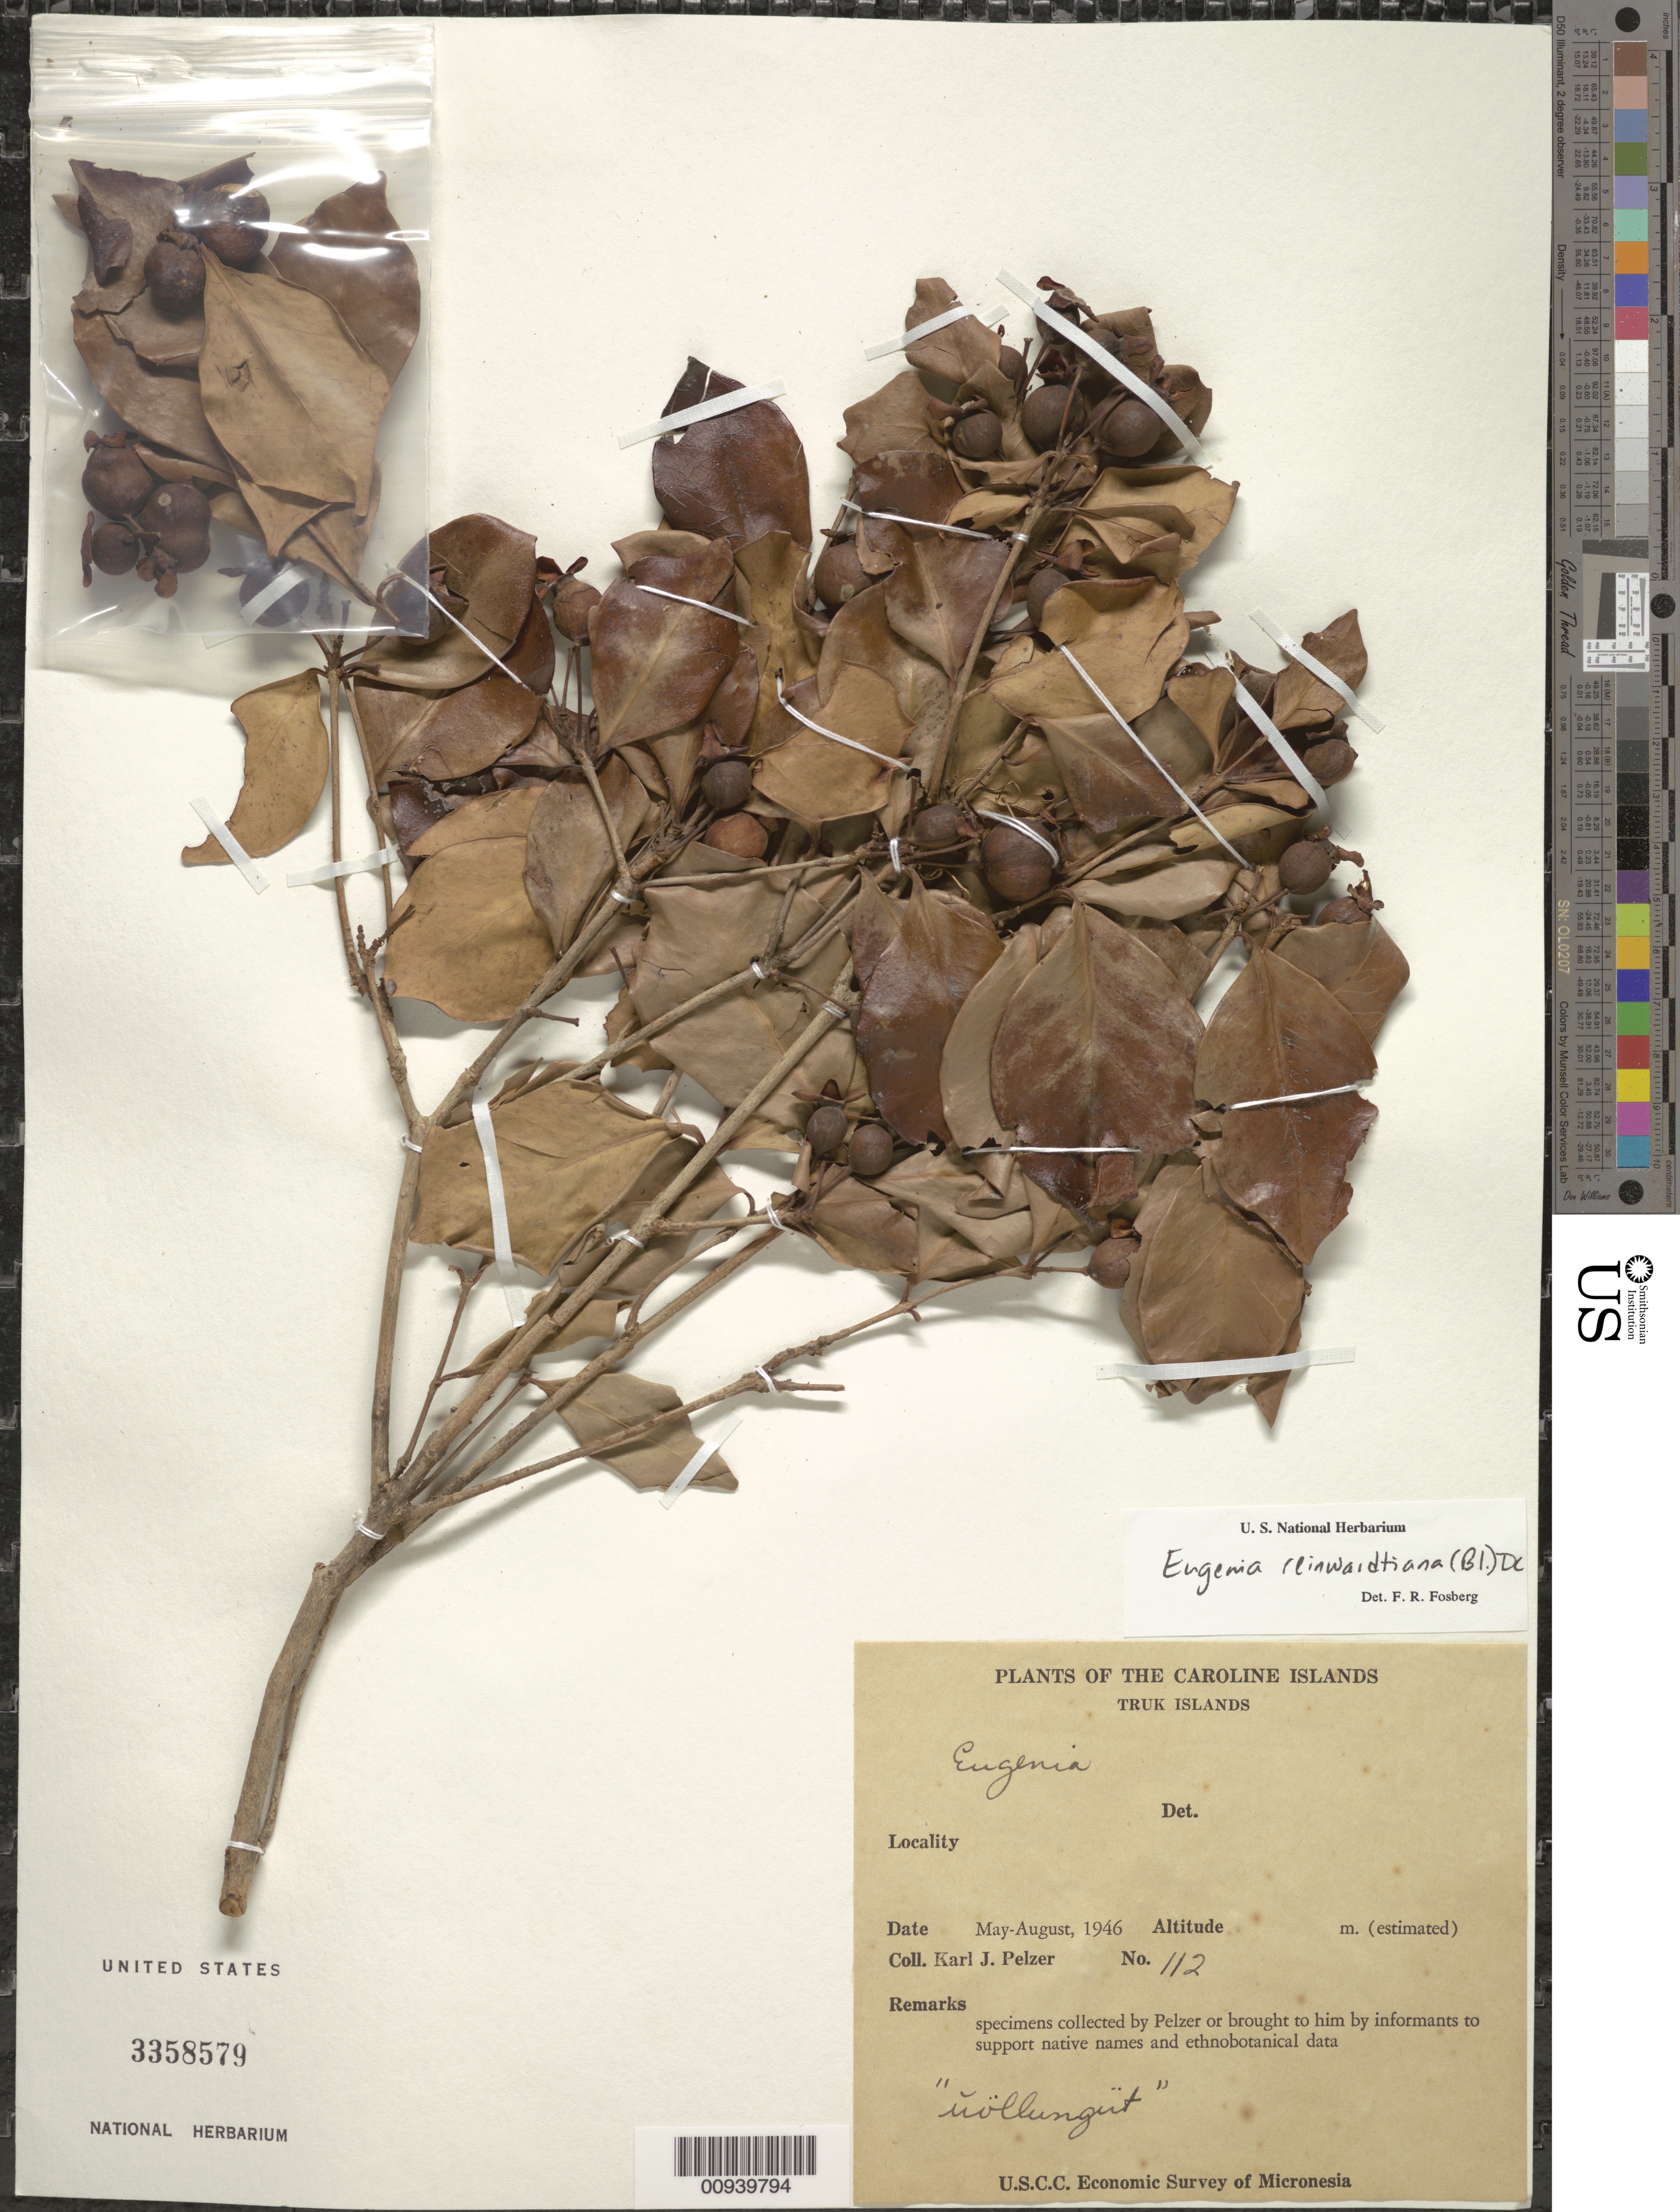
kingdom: Plantae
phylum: Tracheophyta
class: Magnoliopsida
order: Myrtales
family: Myrtaceae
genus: Eugenia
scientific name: Eugenia reinwardtiana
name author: (Blume) DC.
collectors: K. J. Pelzer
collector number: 112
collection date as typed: May 1946 to Aug 1946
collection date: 1946-05/1946-08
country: Micronesia, Federated States of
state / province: Truk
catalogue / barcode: US 3358579